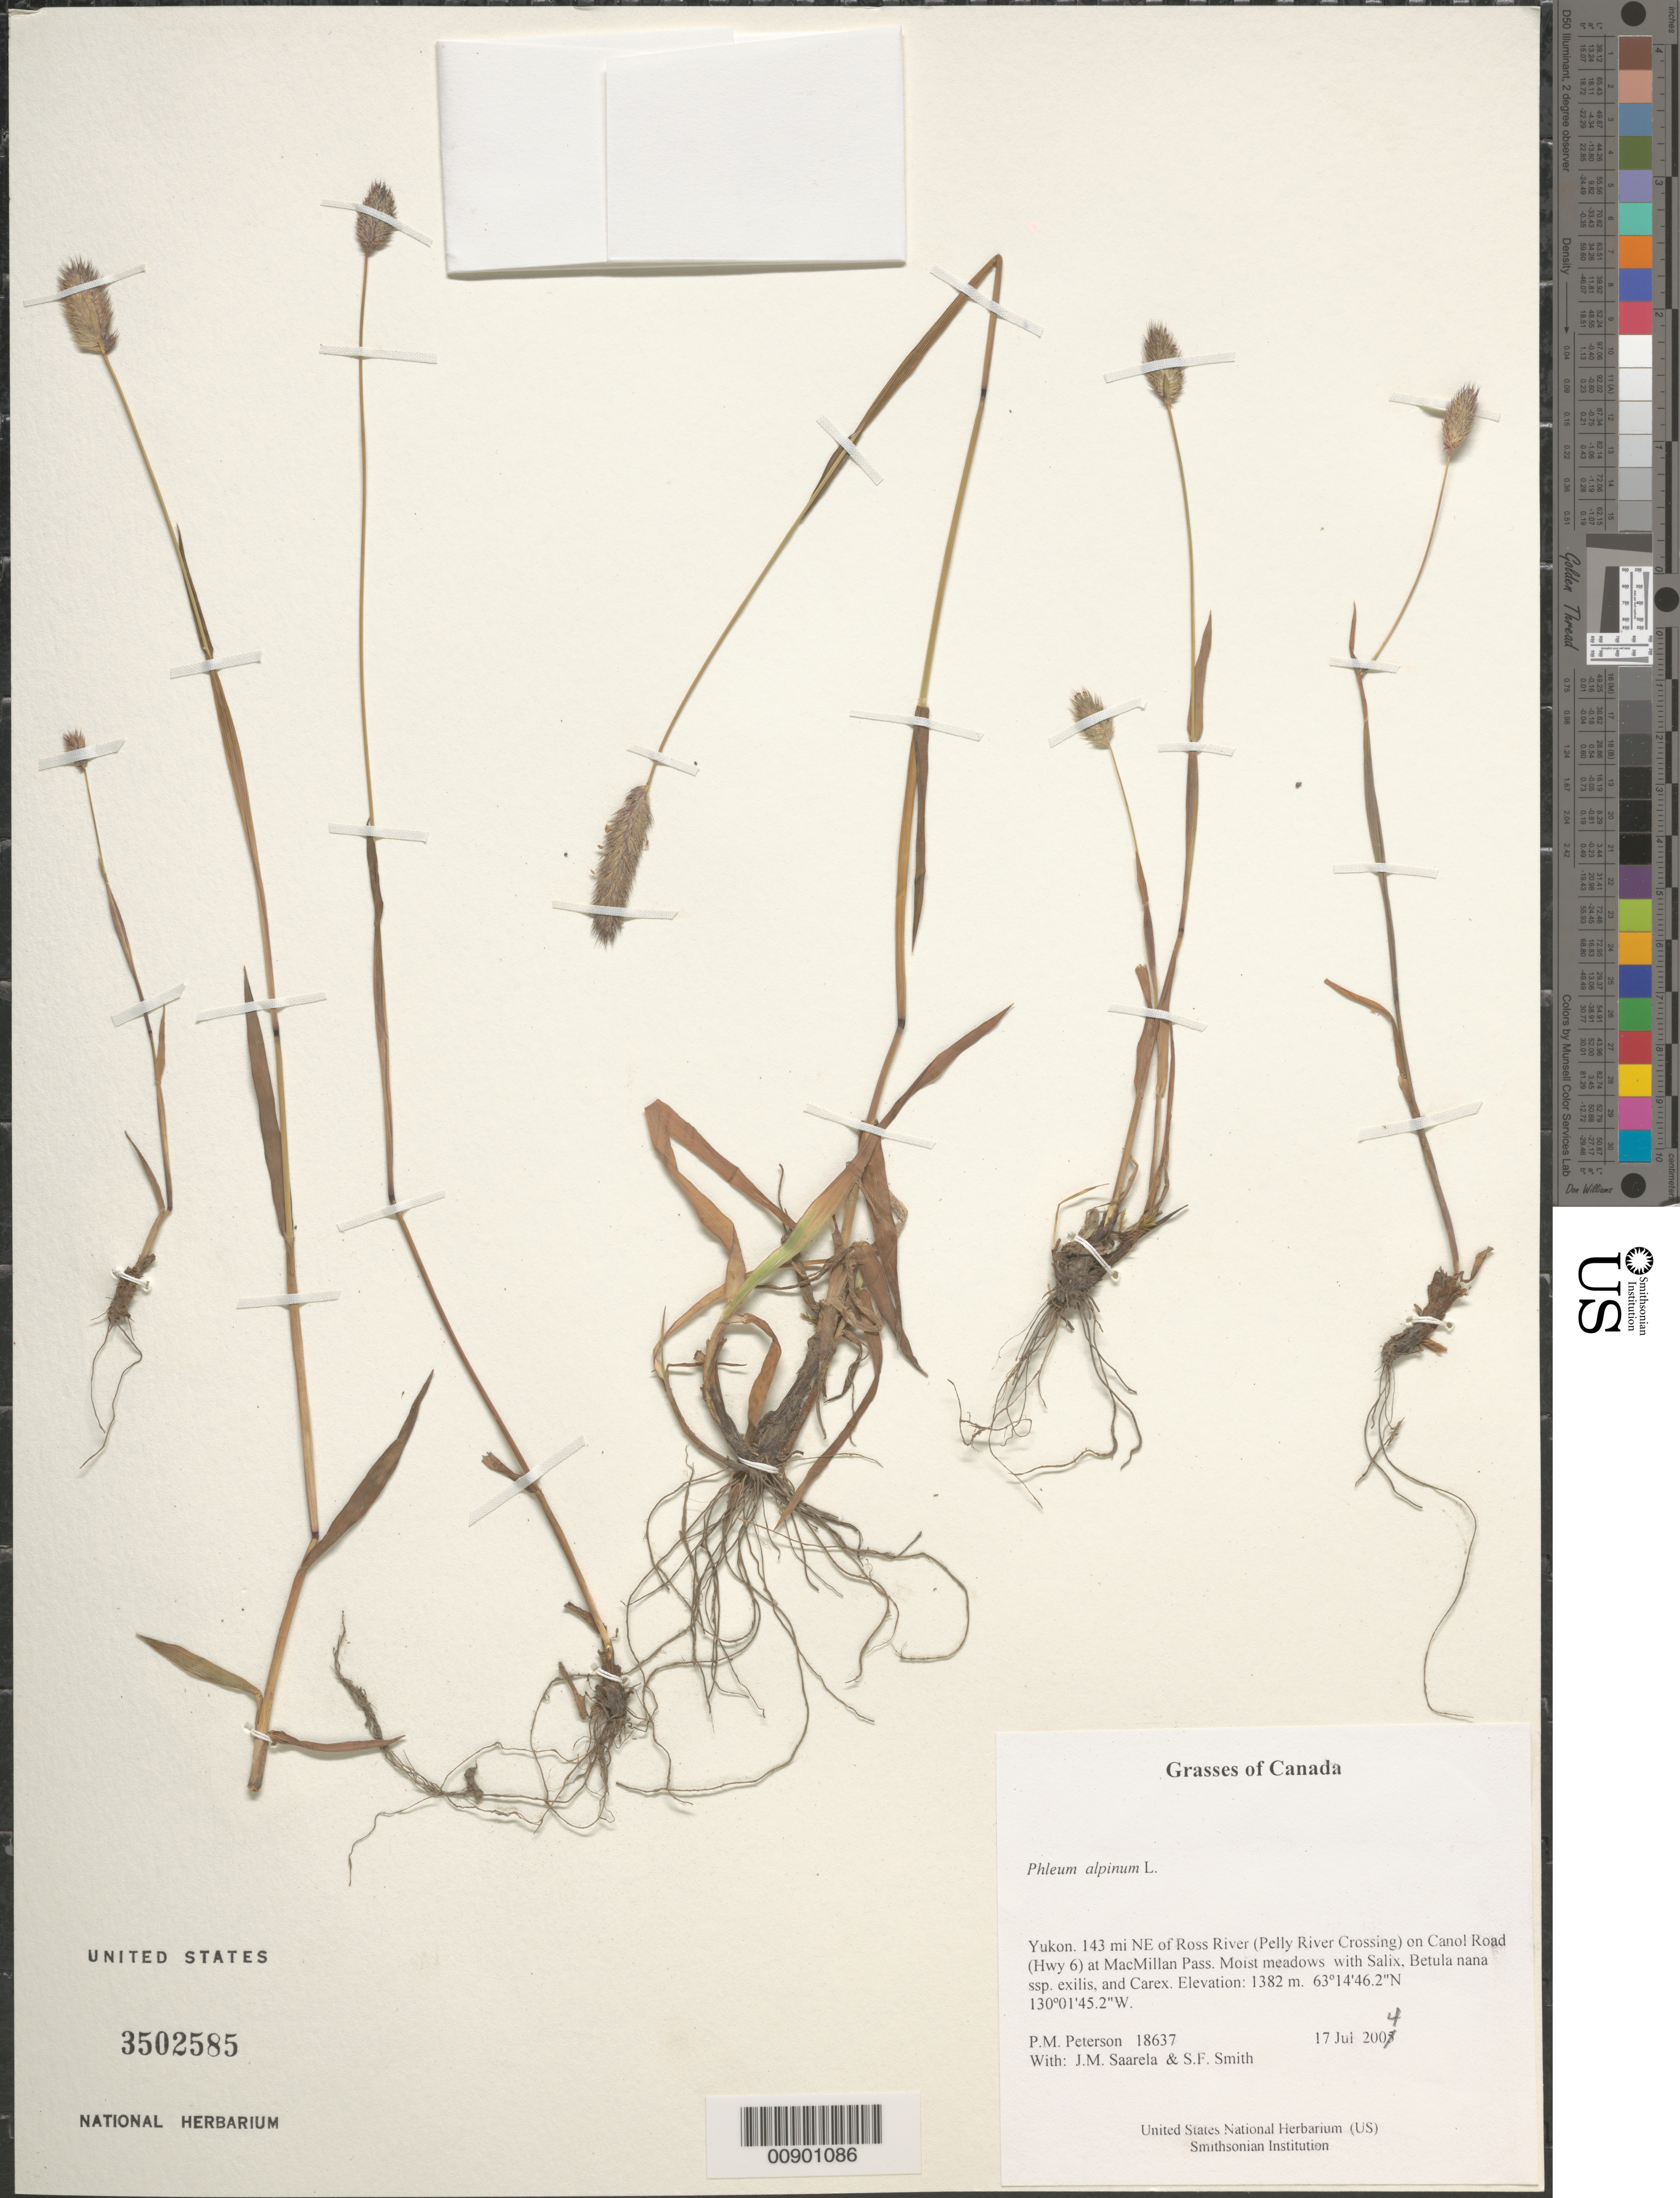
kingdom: Plantae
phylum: Tracheophyta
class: Liliopsida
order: Poales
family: Poaceae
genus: Phleum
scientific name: Phleum alpinum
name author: L.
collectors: P. M. Peterson, J. Saarela & S.F. Smith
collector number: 18637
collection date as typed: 17 Jul 2004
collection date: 2004-07-17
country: Canada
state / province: Yukon Territory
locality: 143 mi NE of Ross River (Pelly River Crossing) on Canol Road (Hwy 6) at MacMillan Pass. Moist meadows with Salix, Betula nana ssp. exilis, and Carex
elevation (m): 1382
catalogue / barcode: US 3502585